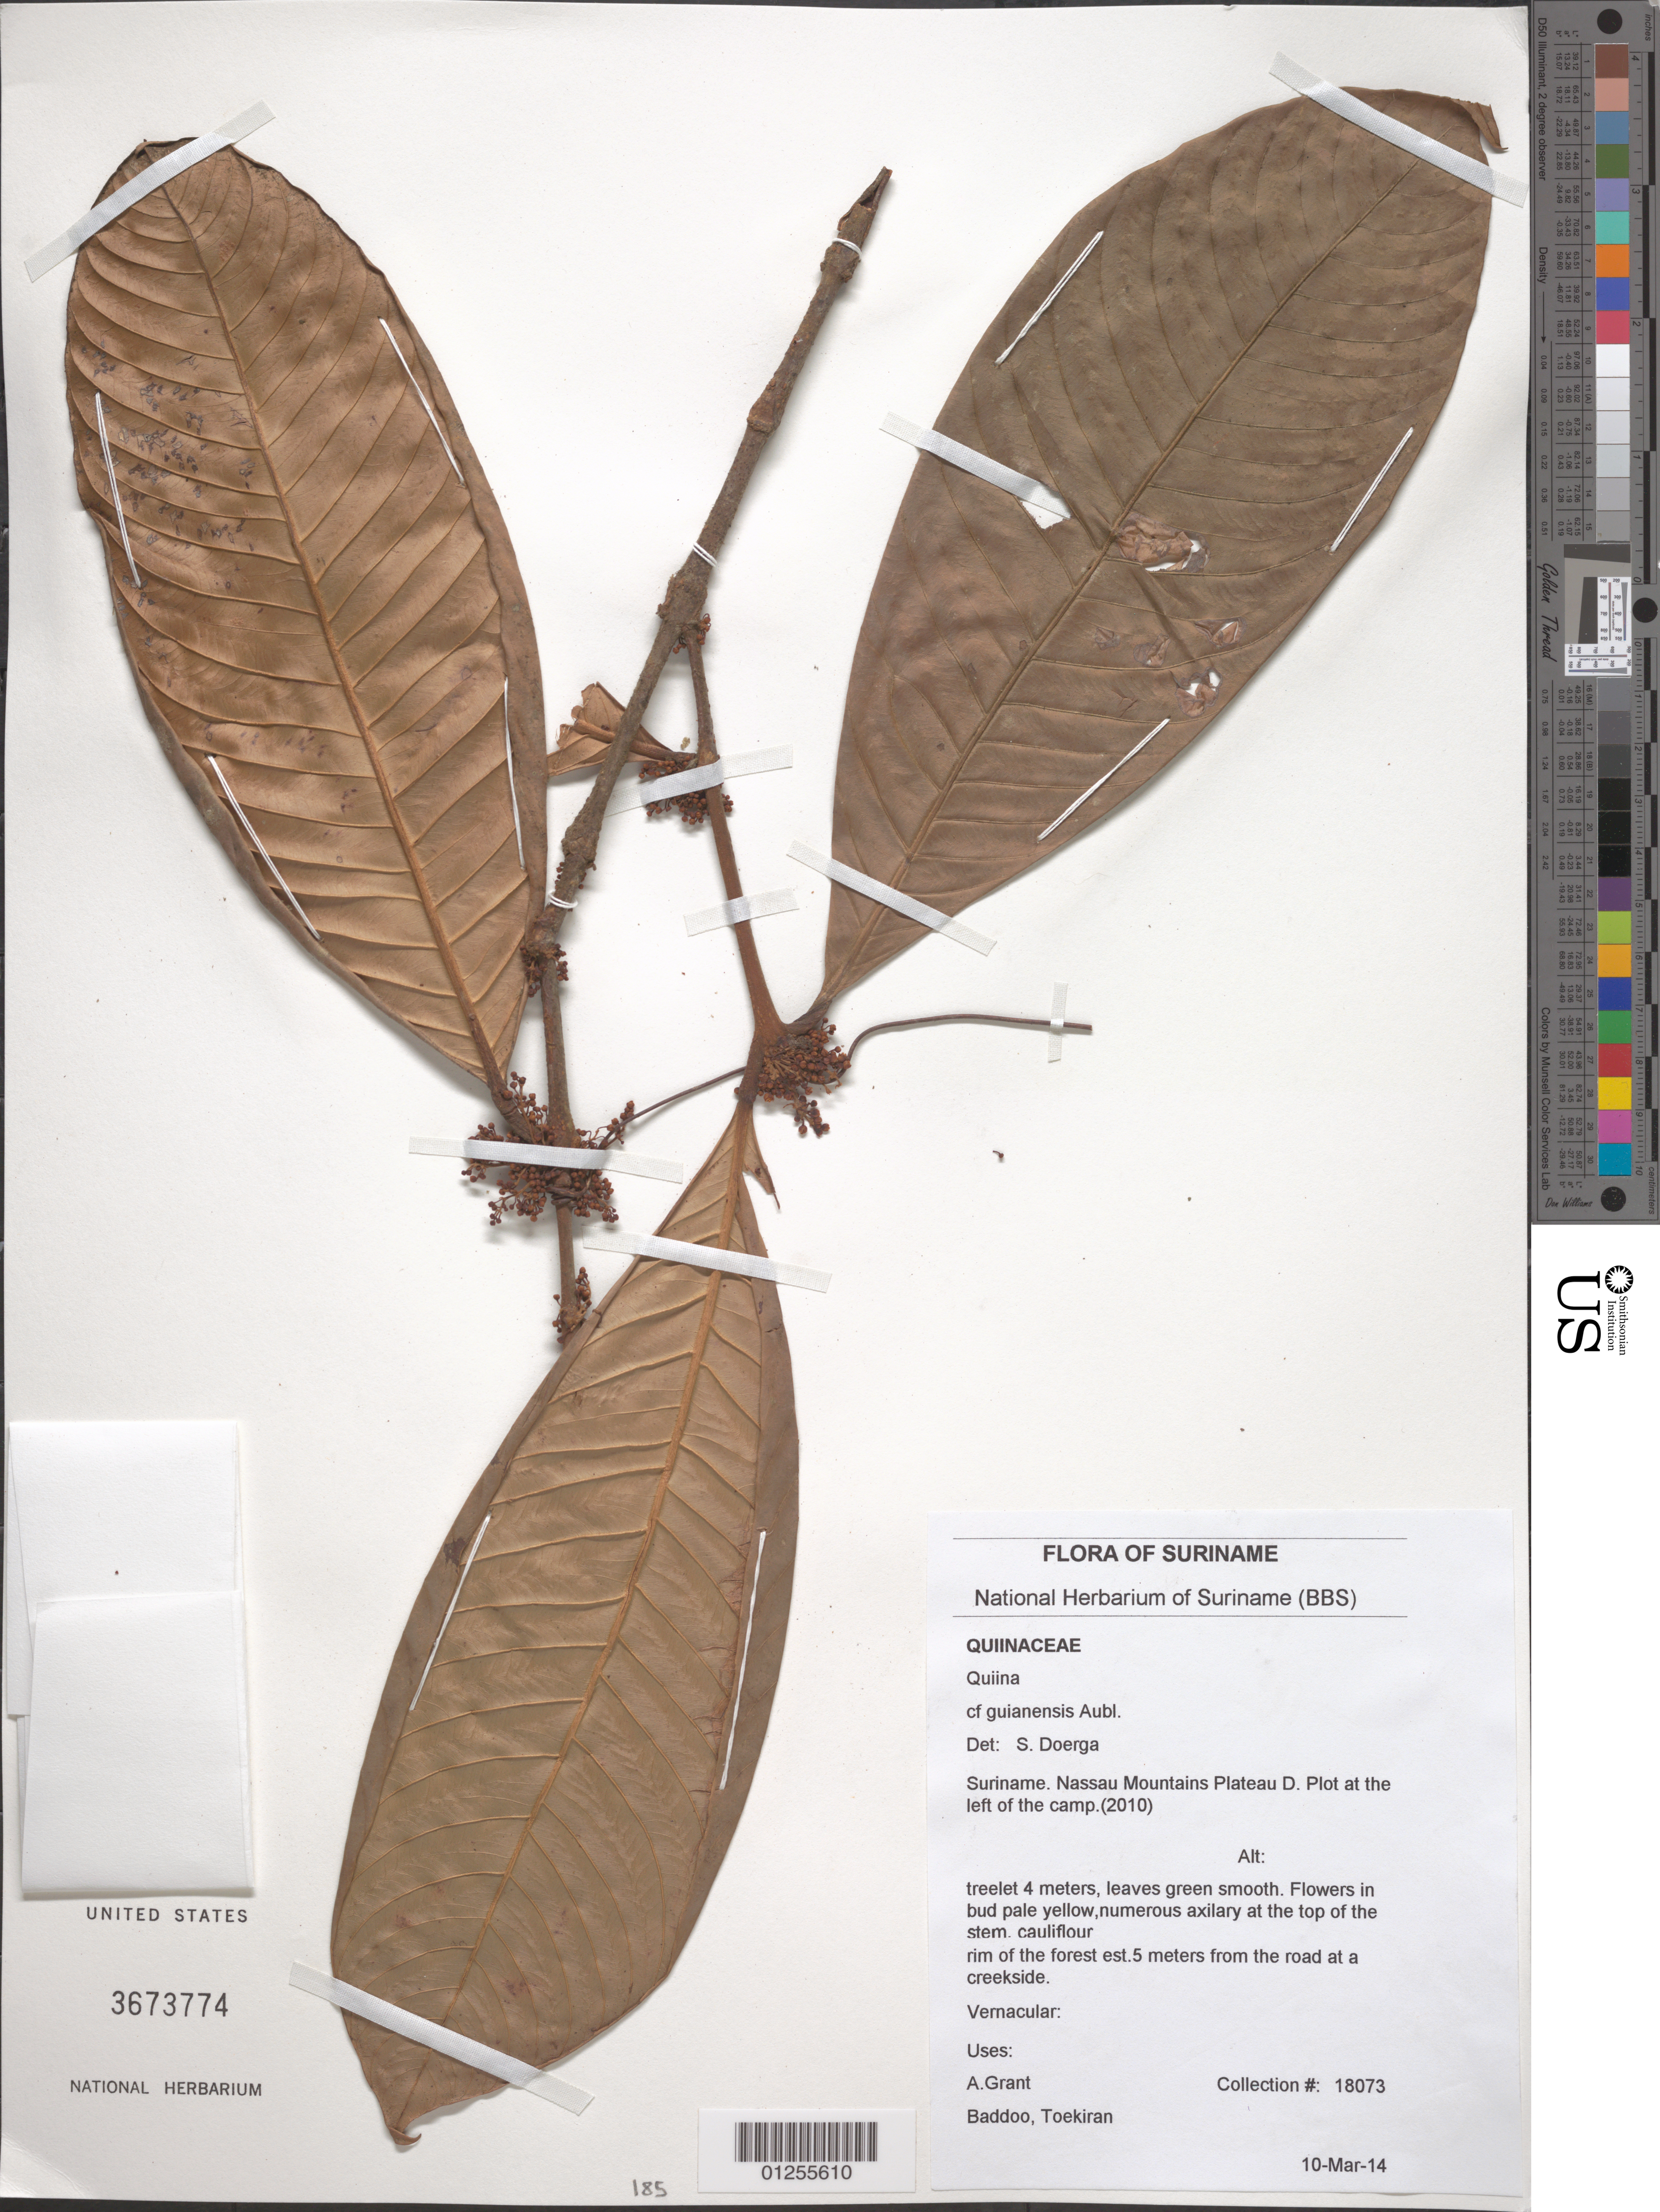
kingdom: Plantae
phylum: Tracheophyta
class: Magnoliopsida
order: Malpighiales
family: Quiinaceae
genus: Quiina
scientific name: Quiina guianensis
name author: Aubl.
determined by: Doerga, S.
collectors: A. Grant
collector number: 18073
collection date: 2010-03-14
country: Suriname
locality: Nassau Mountains Plateau D. Plot at the left of the camp (2010). est. 5 meters from the road at a creekside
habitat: rim of the forest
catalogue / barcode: US 3673774